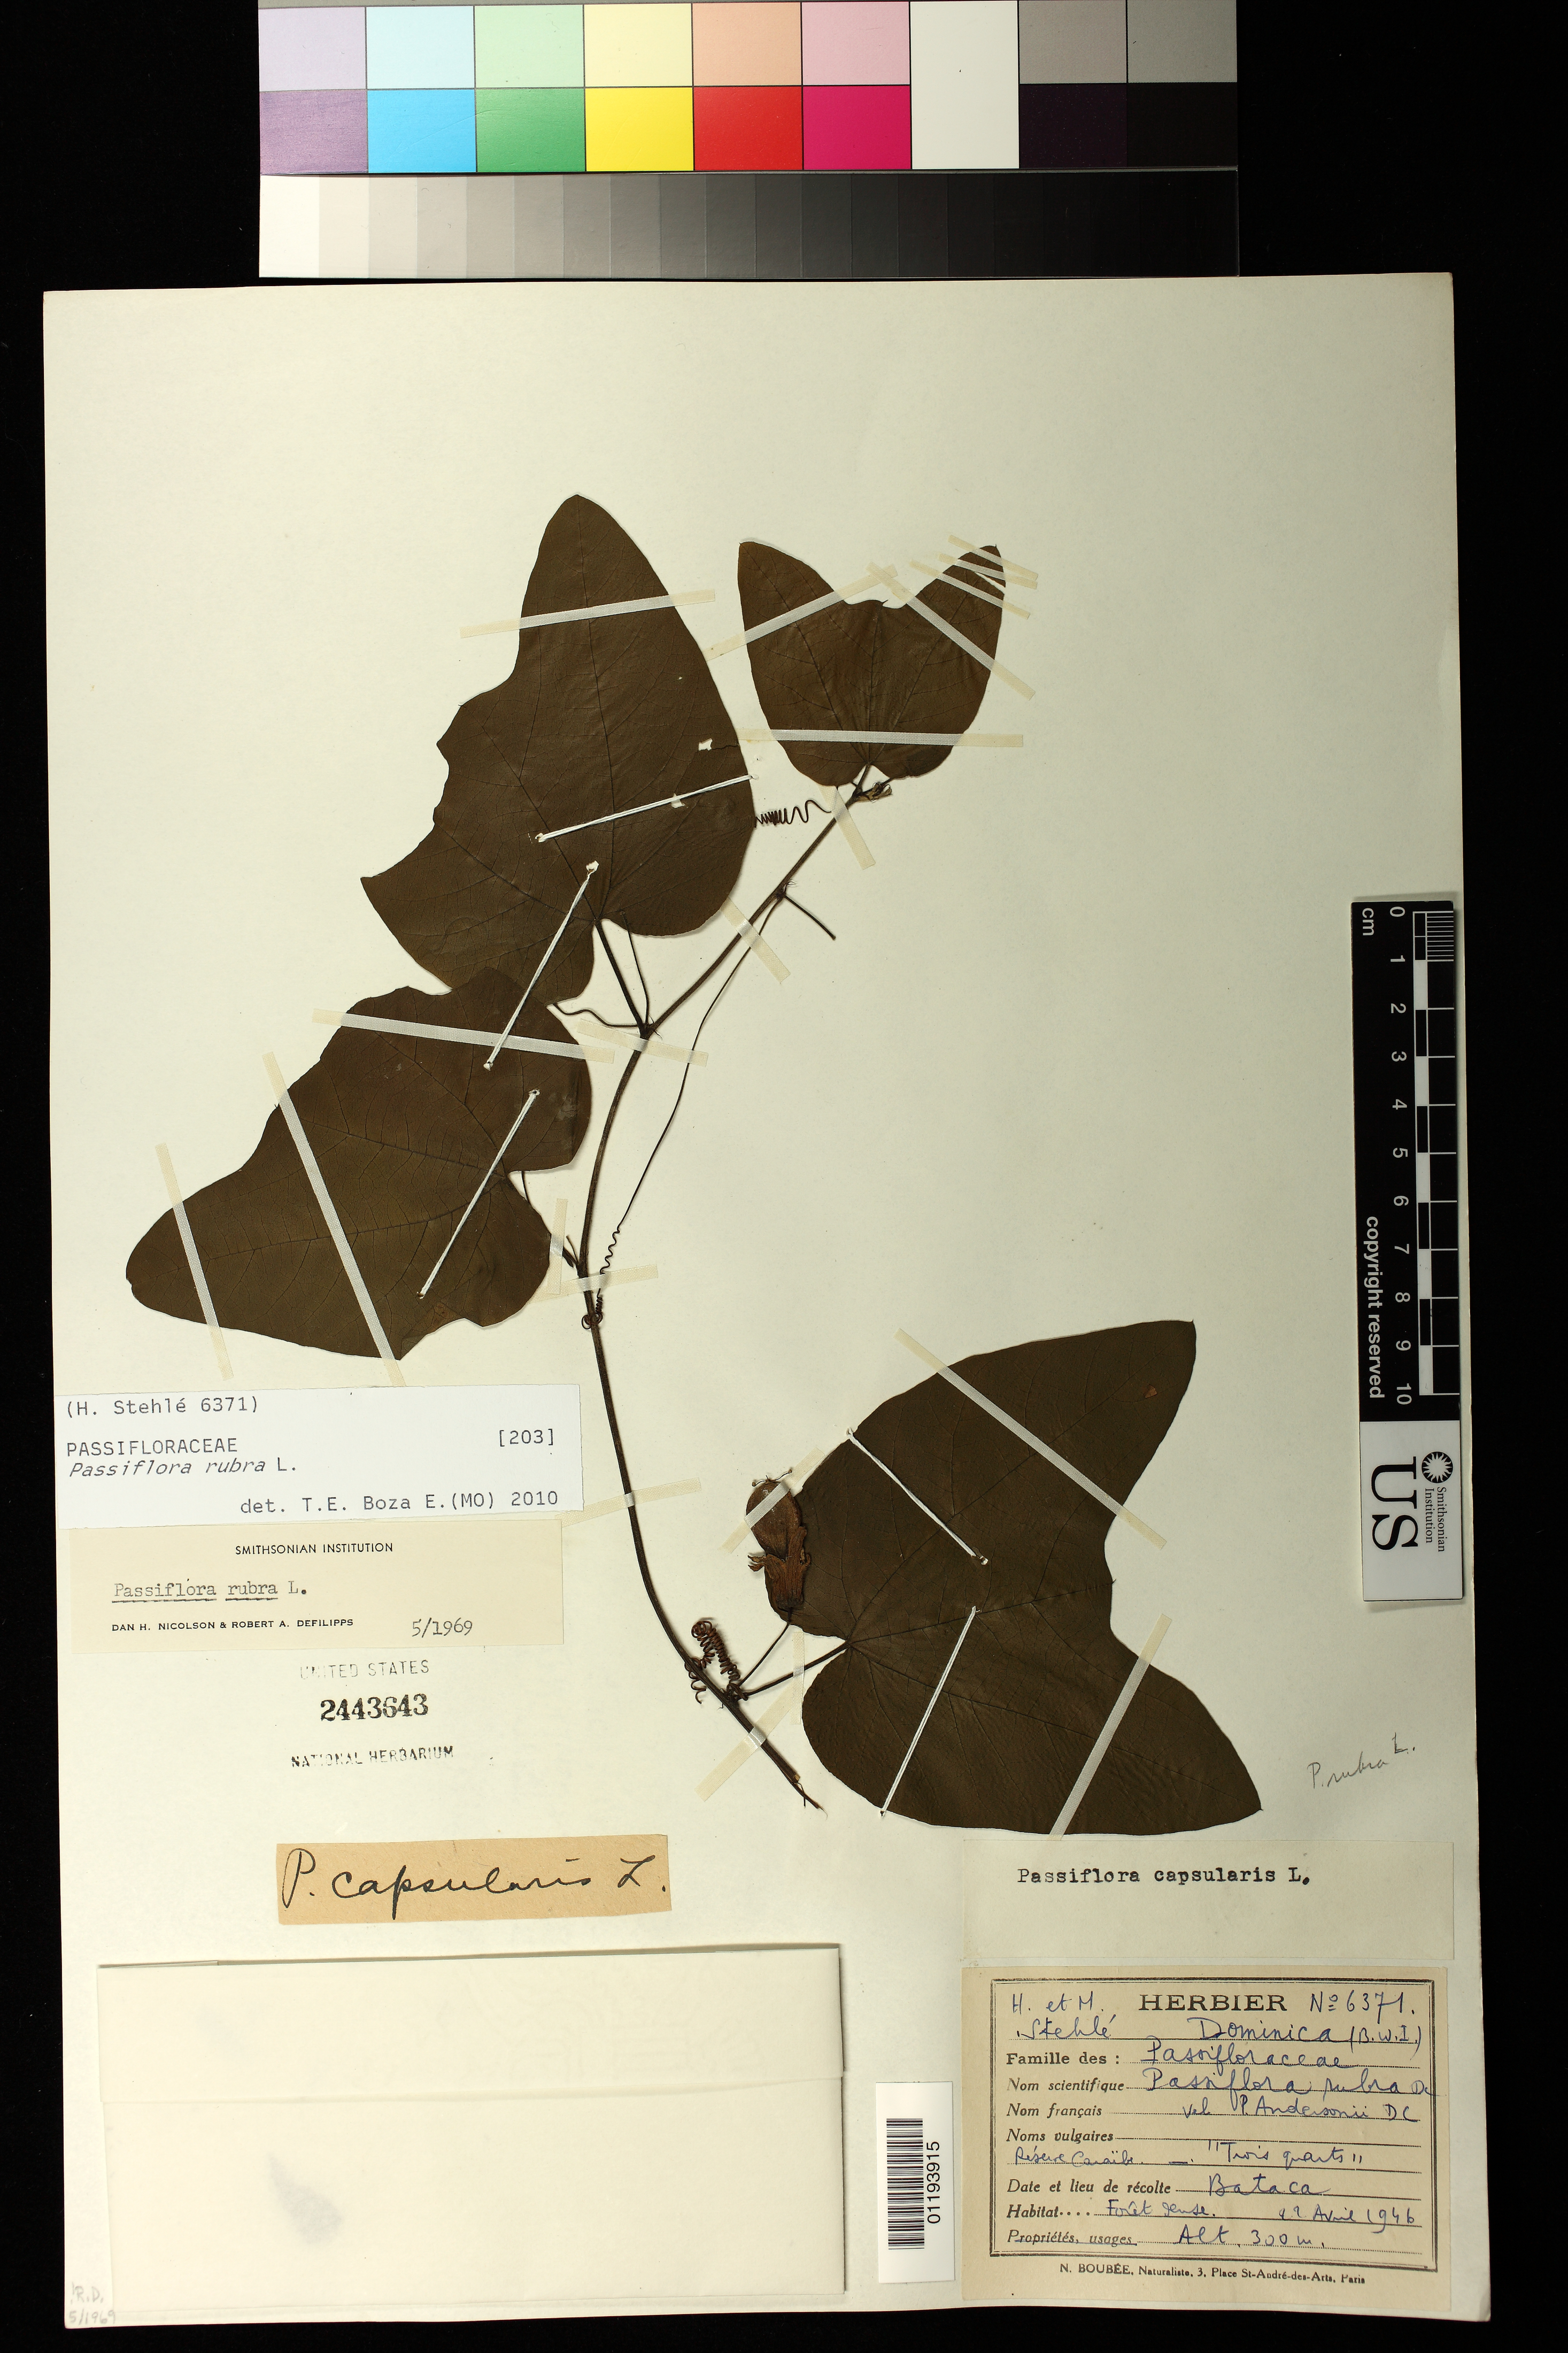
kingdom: Plantae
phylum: Tracheophyta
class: Magnoliopsida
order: Malpighiales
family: Passifloraceae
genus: Passiflora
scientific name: Passiflora rubra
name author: L.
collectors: H. Stehlé & M. Stehlé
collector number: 6371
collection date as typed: Apr 22 1946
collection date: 1946-04-22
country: Dominica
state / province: St. David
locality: Bataca [Bataka]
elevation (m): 300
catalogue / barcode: US 2443643